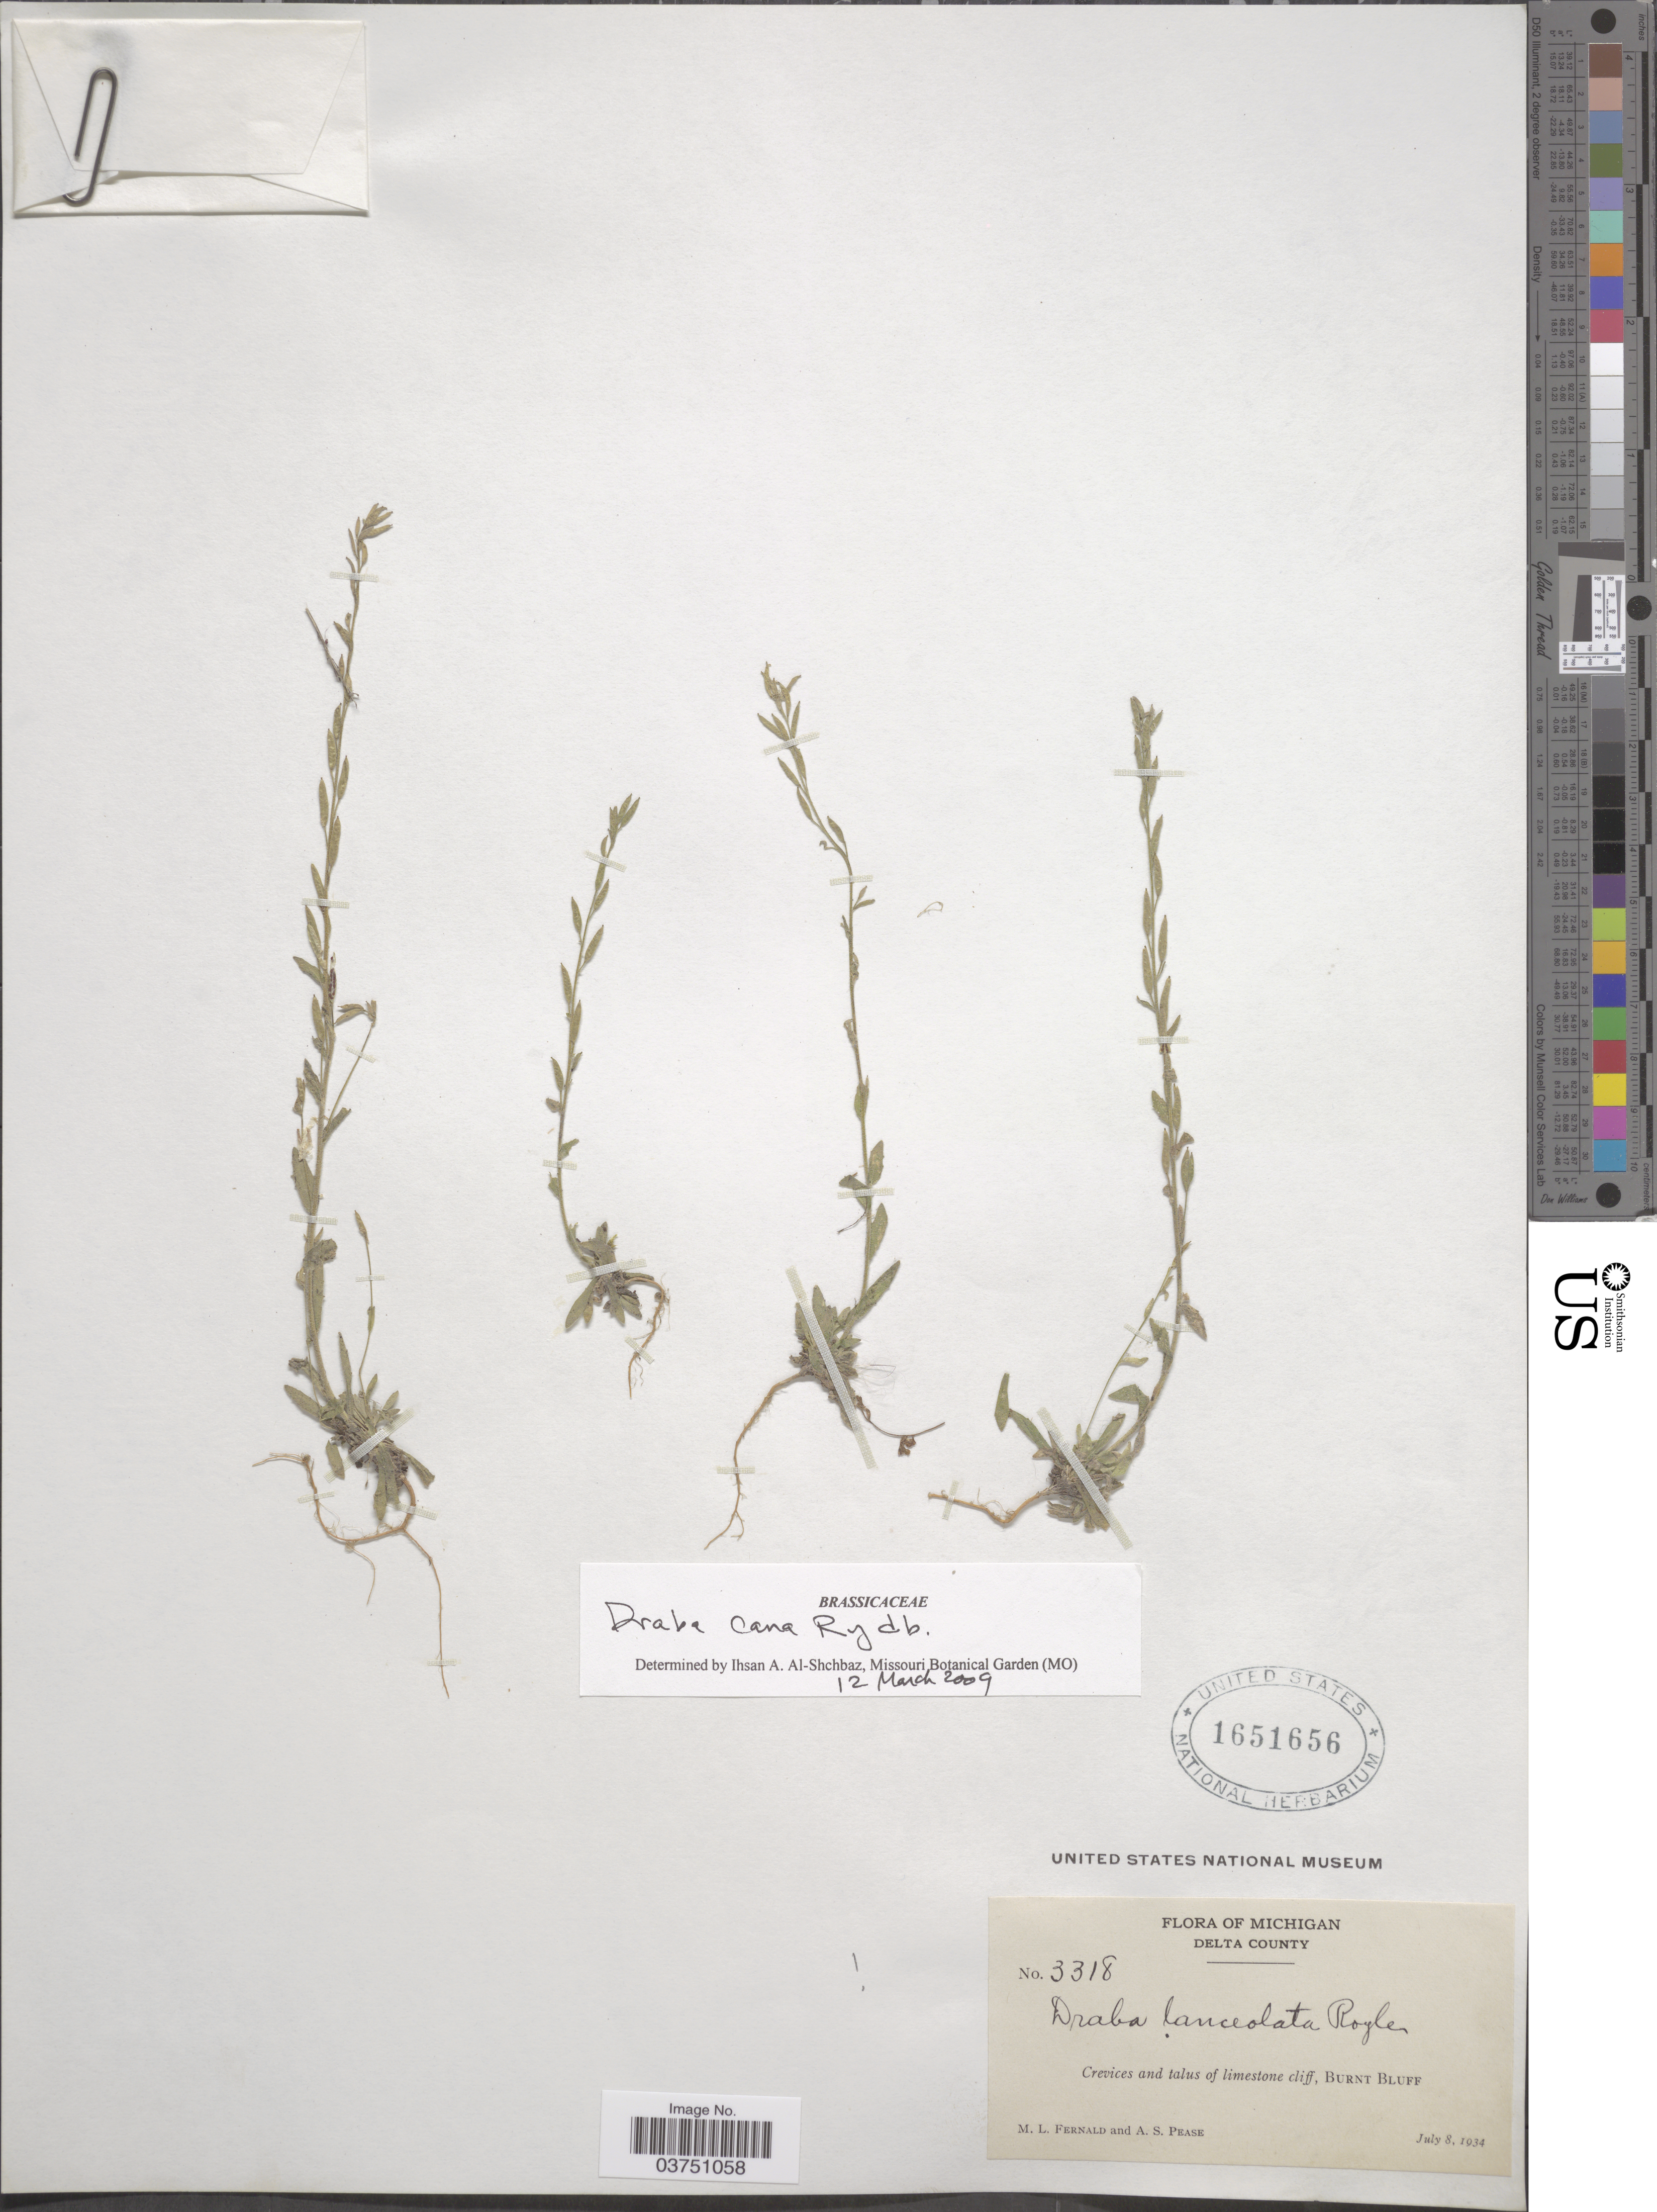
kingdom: Plantae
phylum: Tracheophyta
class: Magnoliopsida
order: Brassicales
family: Brassicaceae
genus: Draba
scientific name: Draba cana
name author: Rydb.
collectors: M. L. Fernald & A. S. Pease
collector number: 3318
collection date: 1934-07-08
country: United States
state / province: Michigan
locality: Delta County. Burnt Bluff.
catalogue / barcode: US 1651656